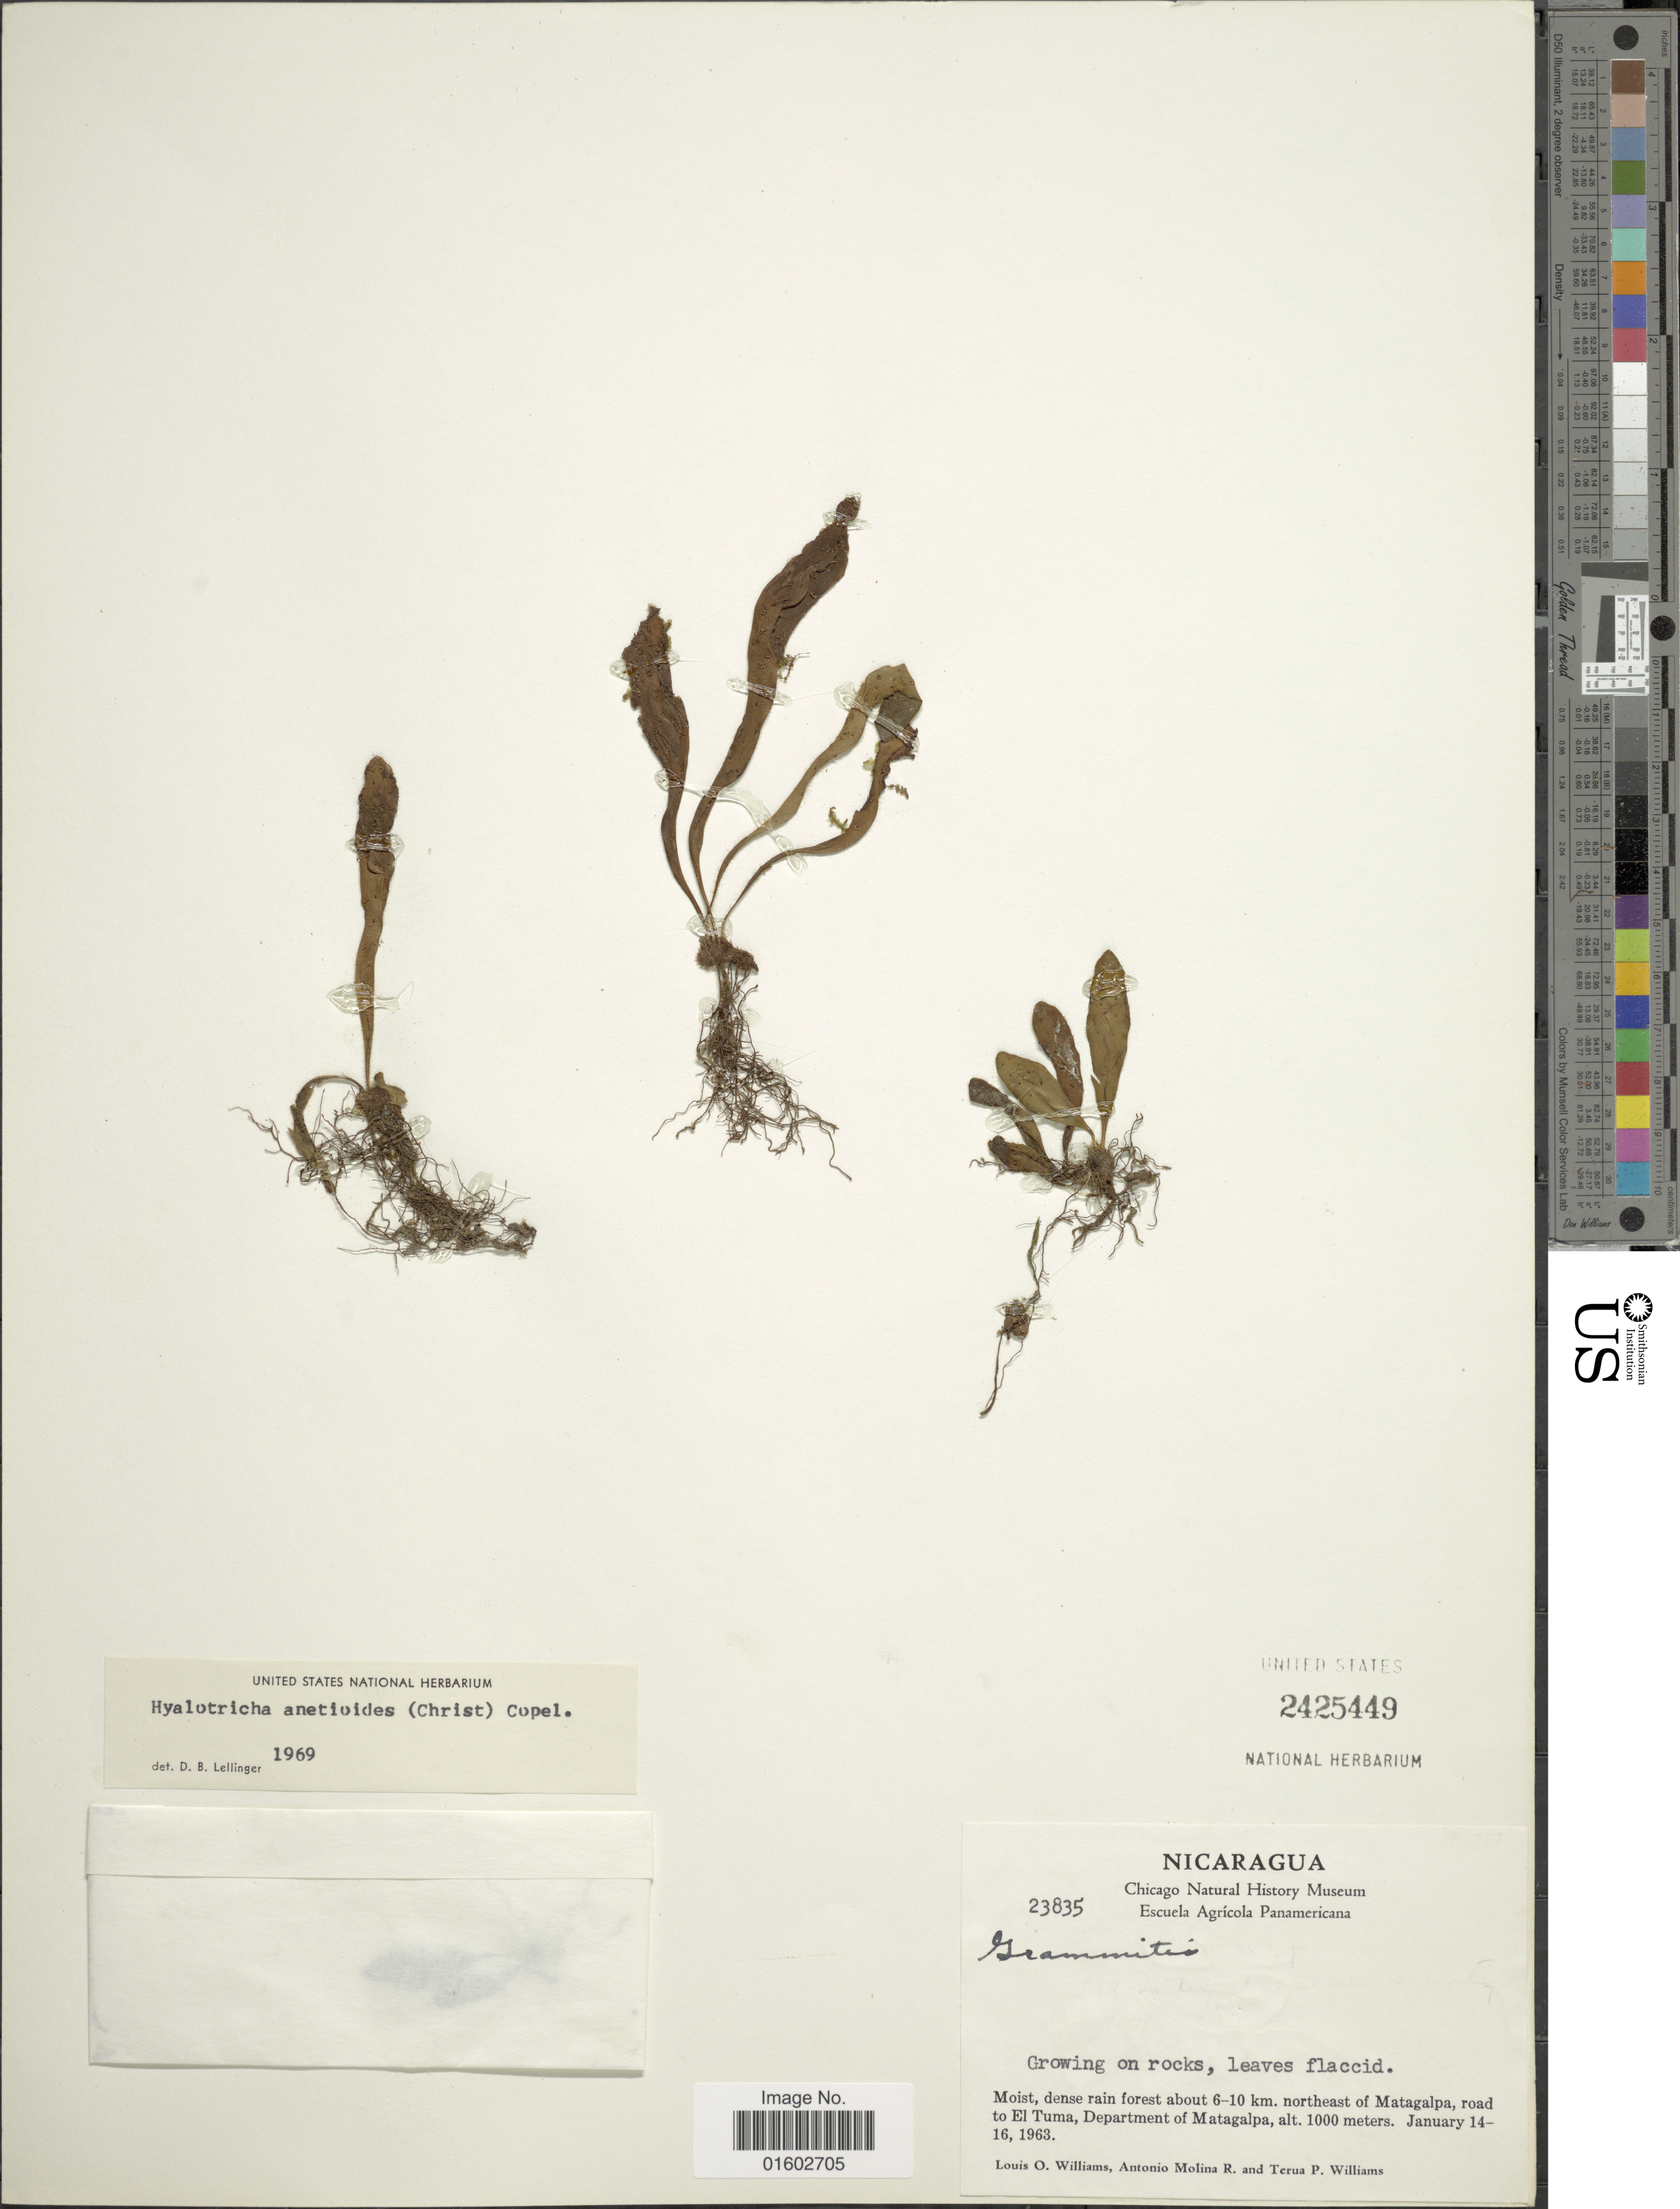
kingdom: Plantae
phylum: Tracheophyta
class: Polypodiopsida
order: Polypodiales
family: Polypodiaceae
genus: Campyloneurum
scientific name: Campyloneurum anetioides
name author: (Christ) R.M. Tryon & A.F. Tryon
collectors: L. O. Williams, A. Molina R. & T. P. Williams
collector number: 23835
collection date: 1963-01-14/1963-01-16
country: Nicaragua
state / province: Matagalpa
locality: Dense rain forest about 6-10 km. northeast of Matagalpa, road to El Tuma, Department of Matagalpa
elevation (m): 1000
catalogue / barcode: US 2425449